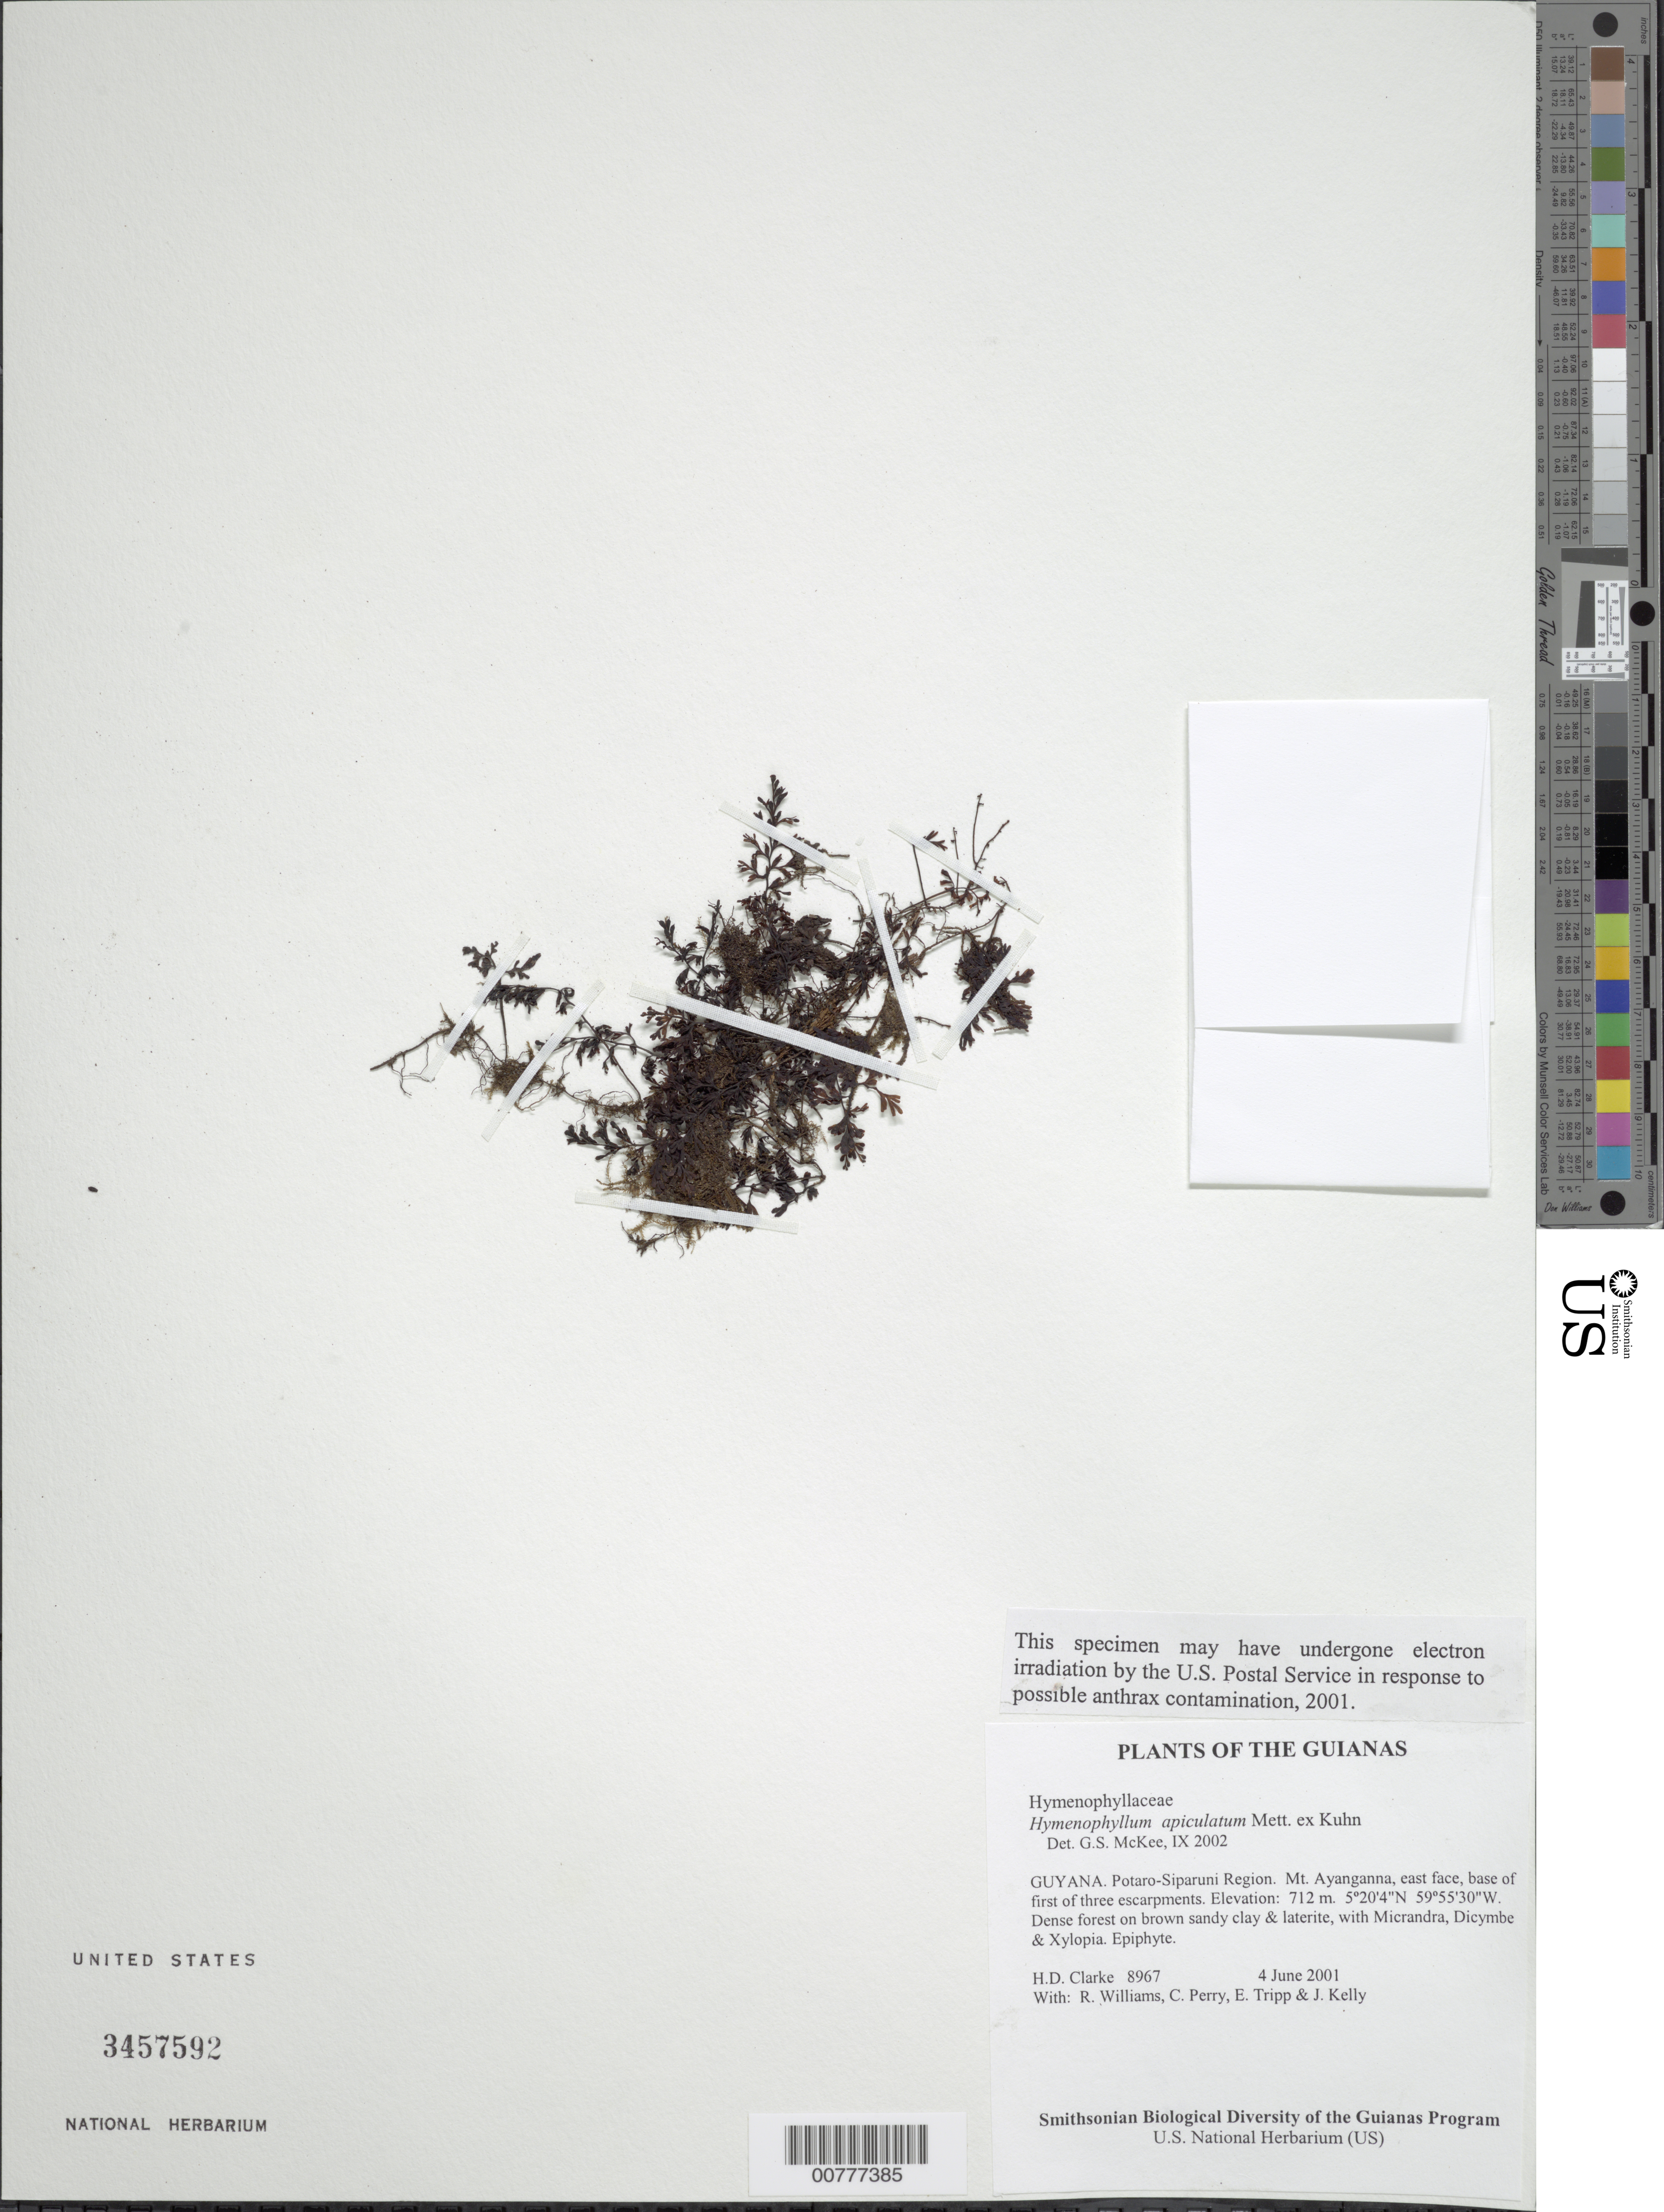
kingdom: Plantae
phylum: Tracheophyta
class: Polypodiopsida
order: Hymenophyllales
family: Hymenophyllaceae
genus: Hymenophyllum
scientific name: Hymenophyllum apiculatum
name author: Mett. ex Kuhn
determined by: McKee, G. S., (US), NMNH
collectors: H. D. Clarke, R. Williams, C. Perry, E. Tripp & J. Kelly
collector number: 8967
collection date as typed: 4 June 2001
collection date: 2001-06-04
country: Guyana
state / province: Potaro-Siparuni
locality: Mt. Ayanganna, east face, base of first of three escarpments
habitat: Dense forest on brown sandy clay & laterite, with Micrandra, Dicymbe & Xylopia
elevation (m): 712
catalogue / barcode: US 3457592